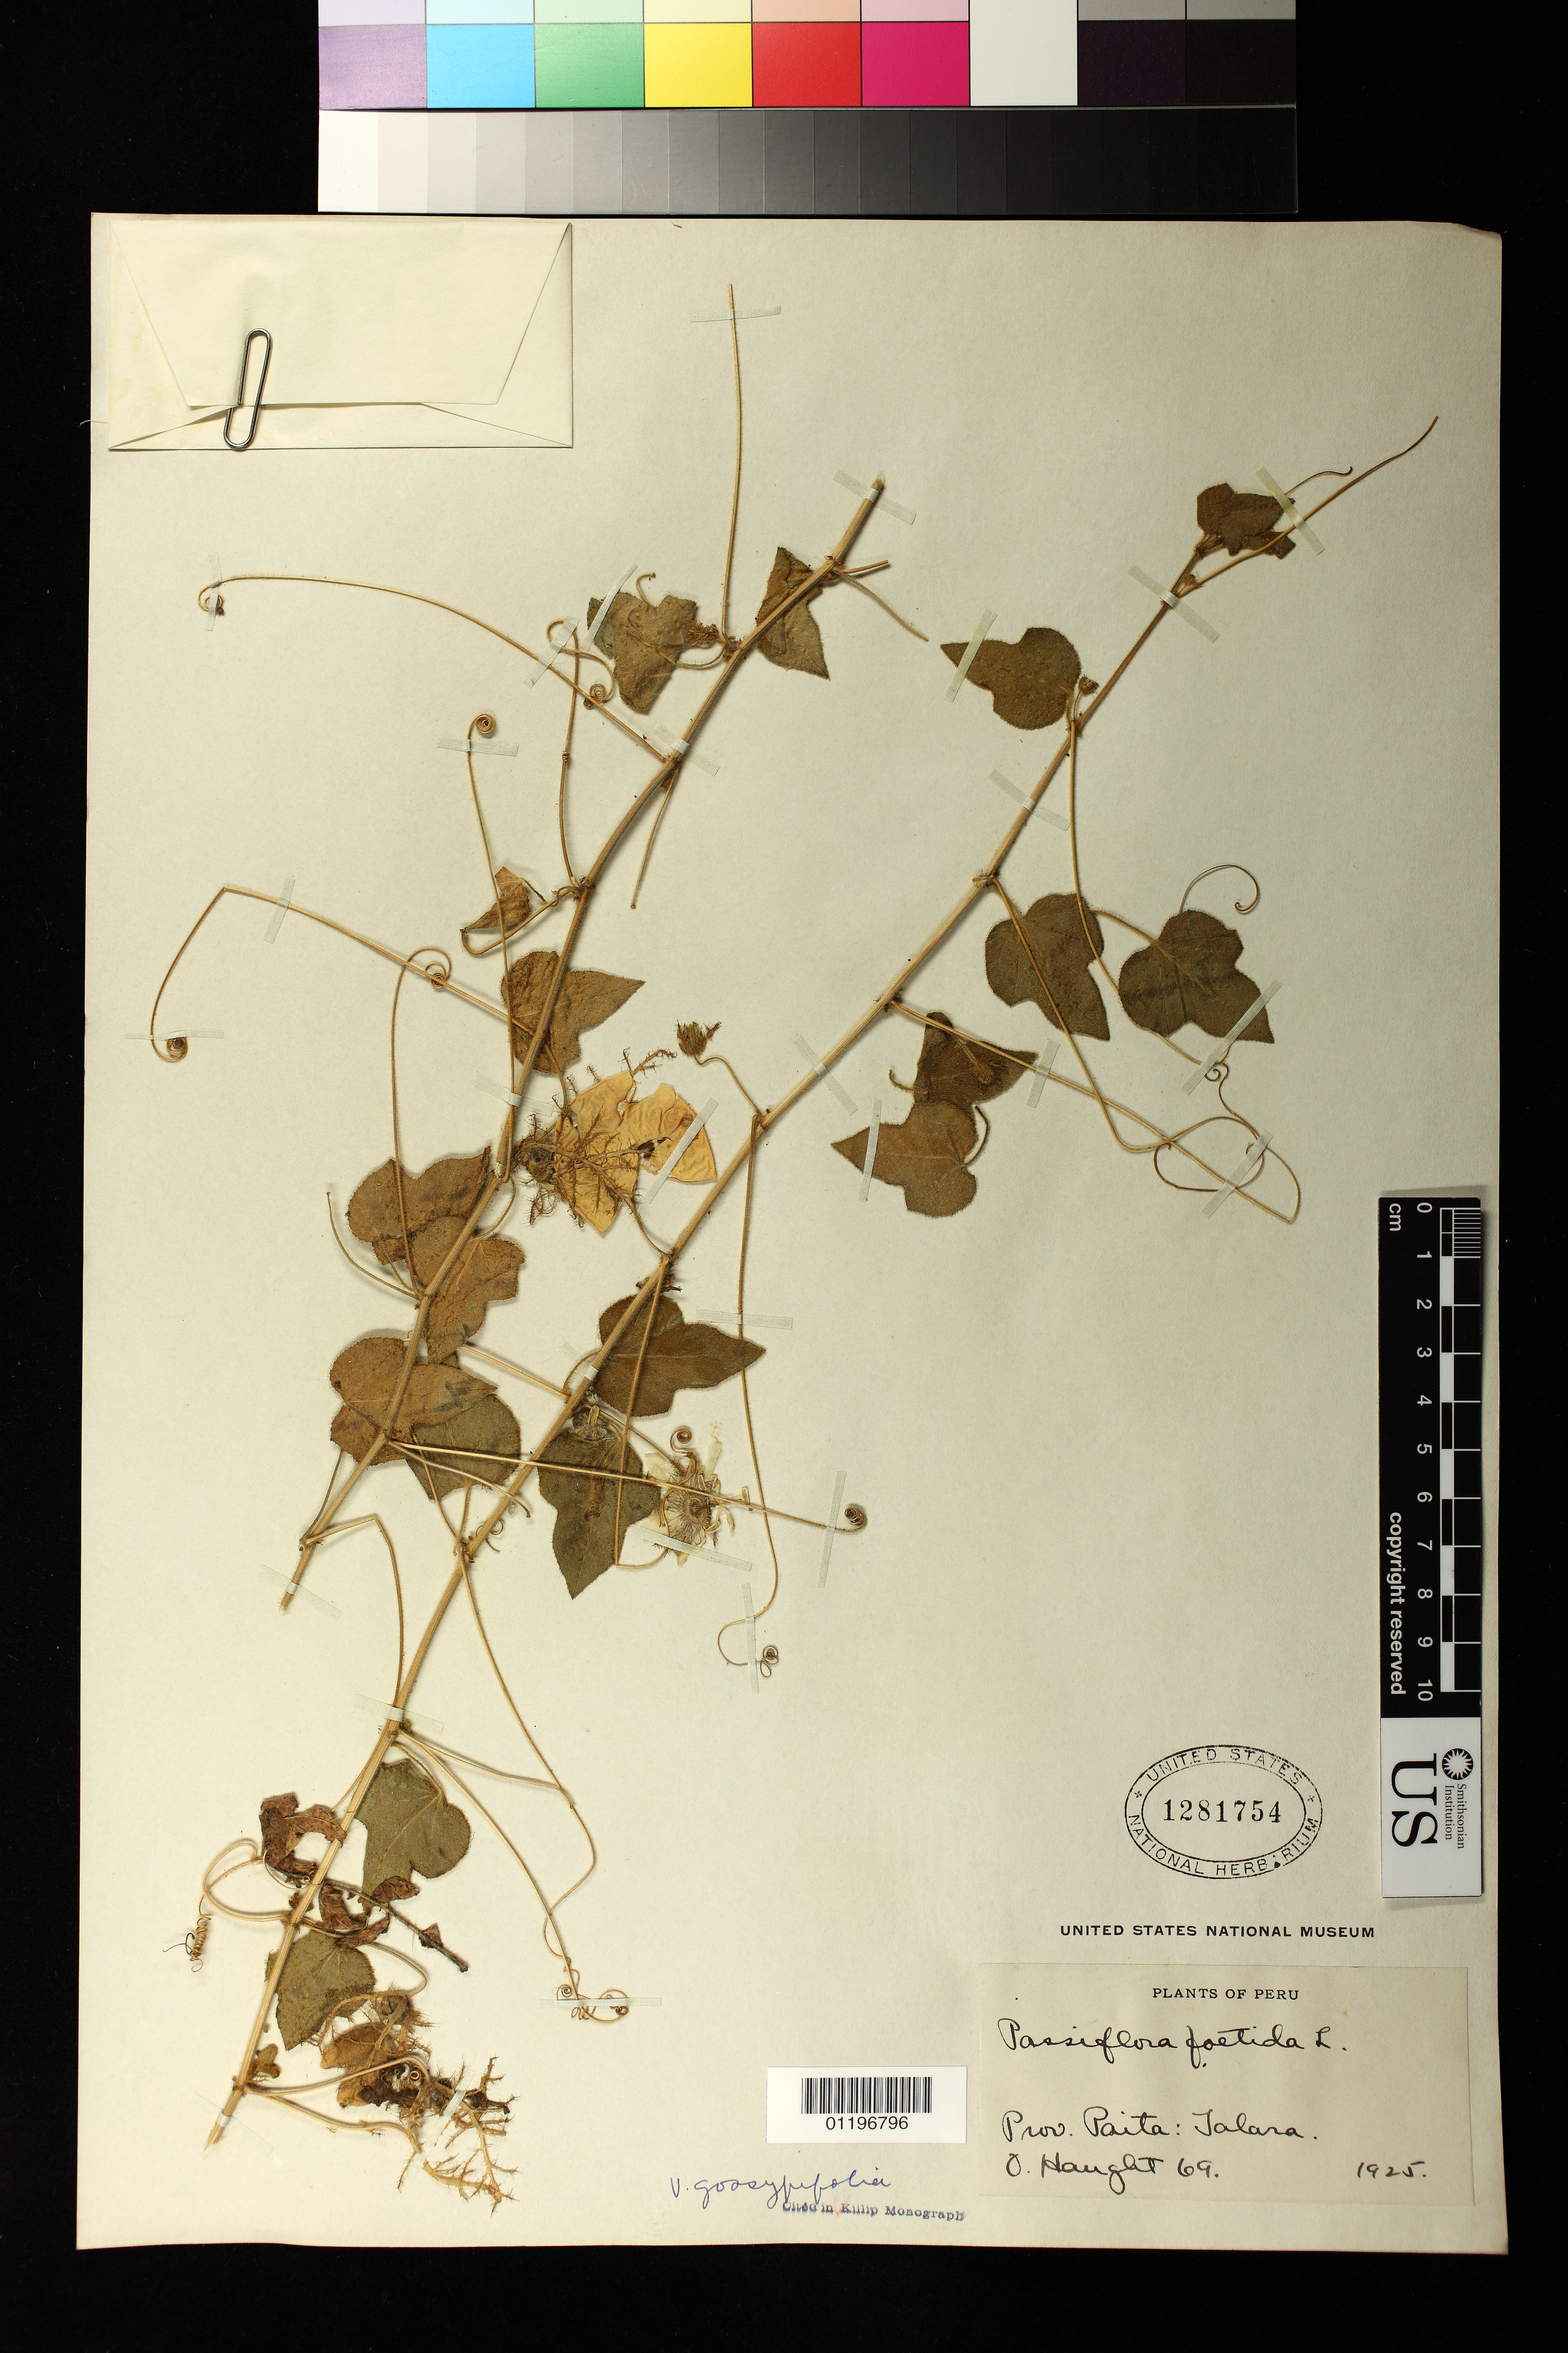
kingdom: Plantae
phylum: Tracheophyta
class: Magnoliopsida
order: Malpighiales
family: Passifloraceae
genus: Passiflora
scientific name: Passiflora foetida var. gossypiifolia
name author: (Desv.) Mast.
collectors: O. L. Haught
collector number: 69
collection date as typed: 1925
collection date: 1925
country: Peru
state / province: Piura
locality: Prov. Paita: Talara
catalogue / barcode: US 1281754